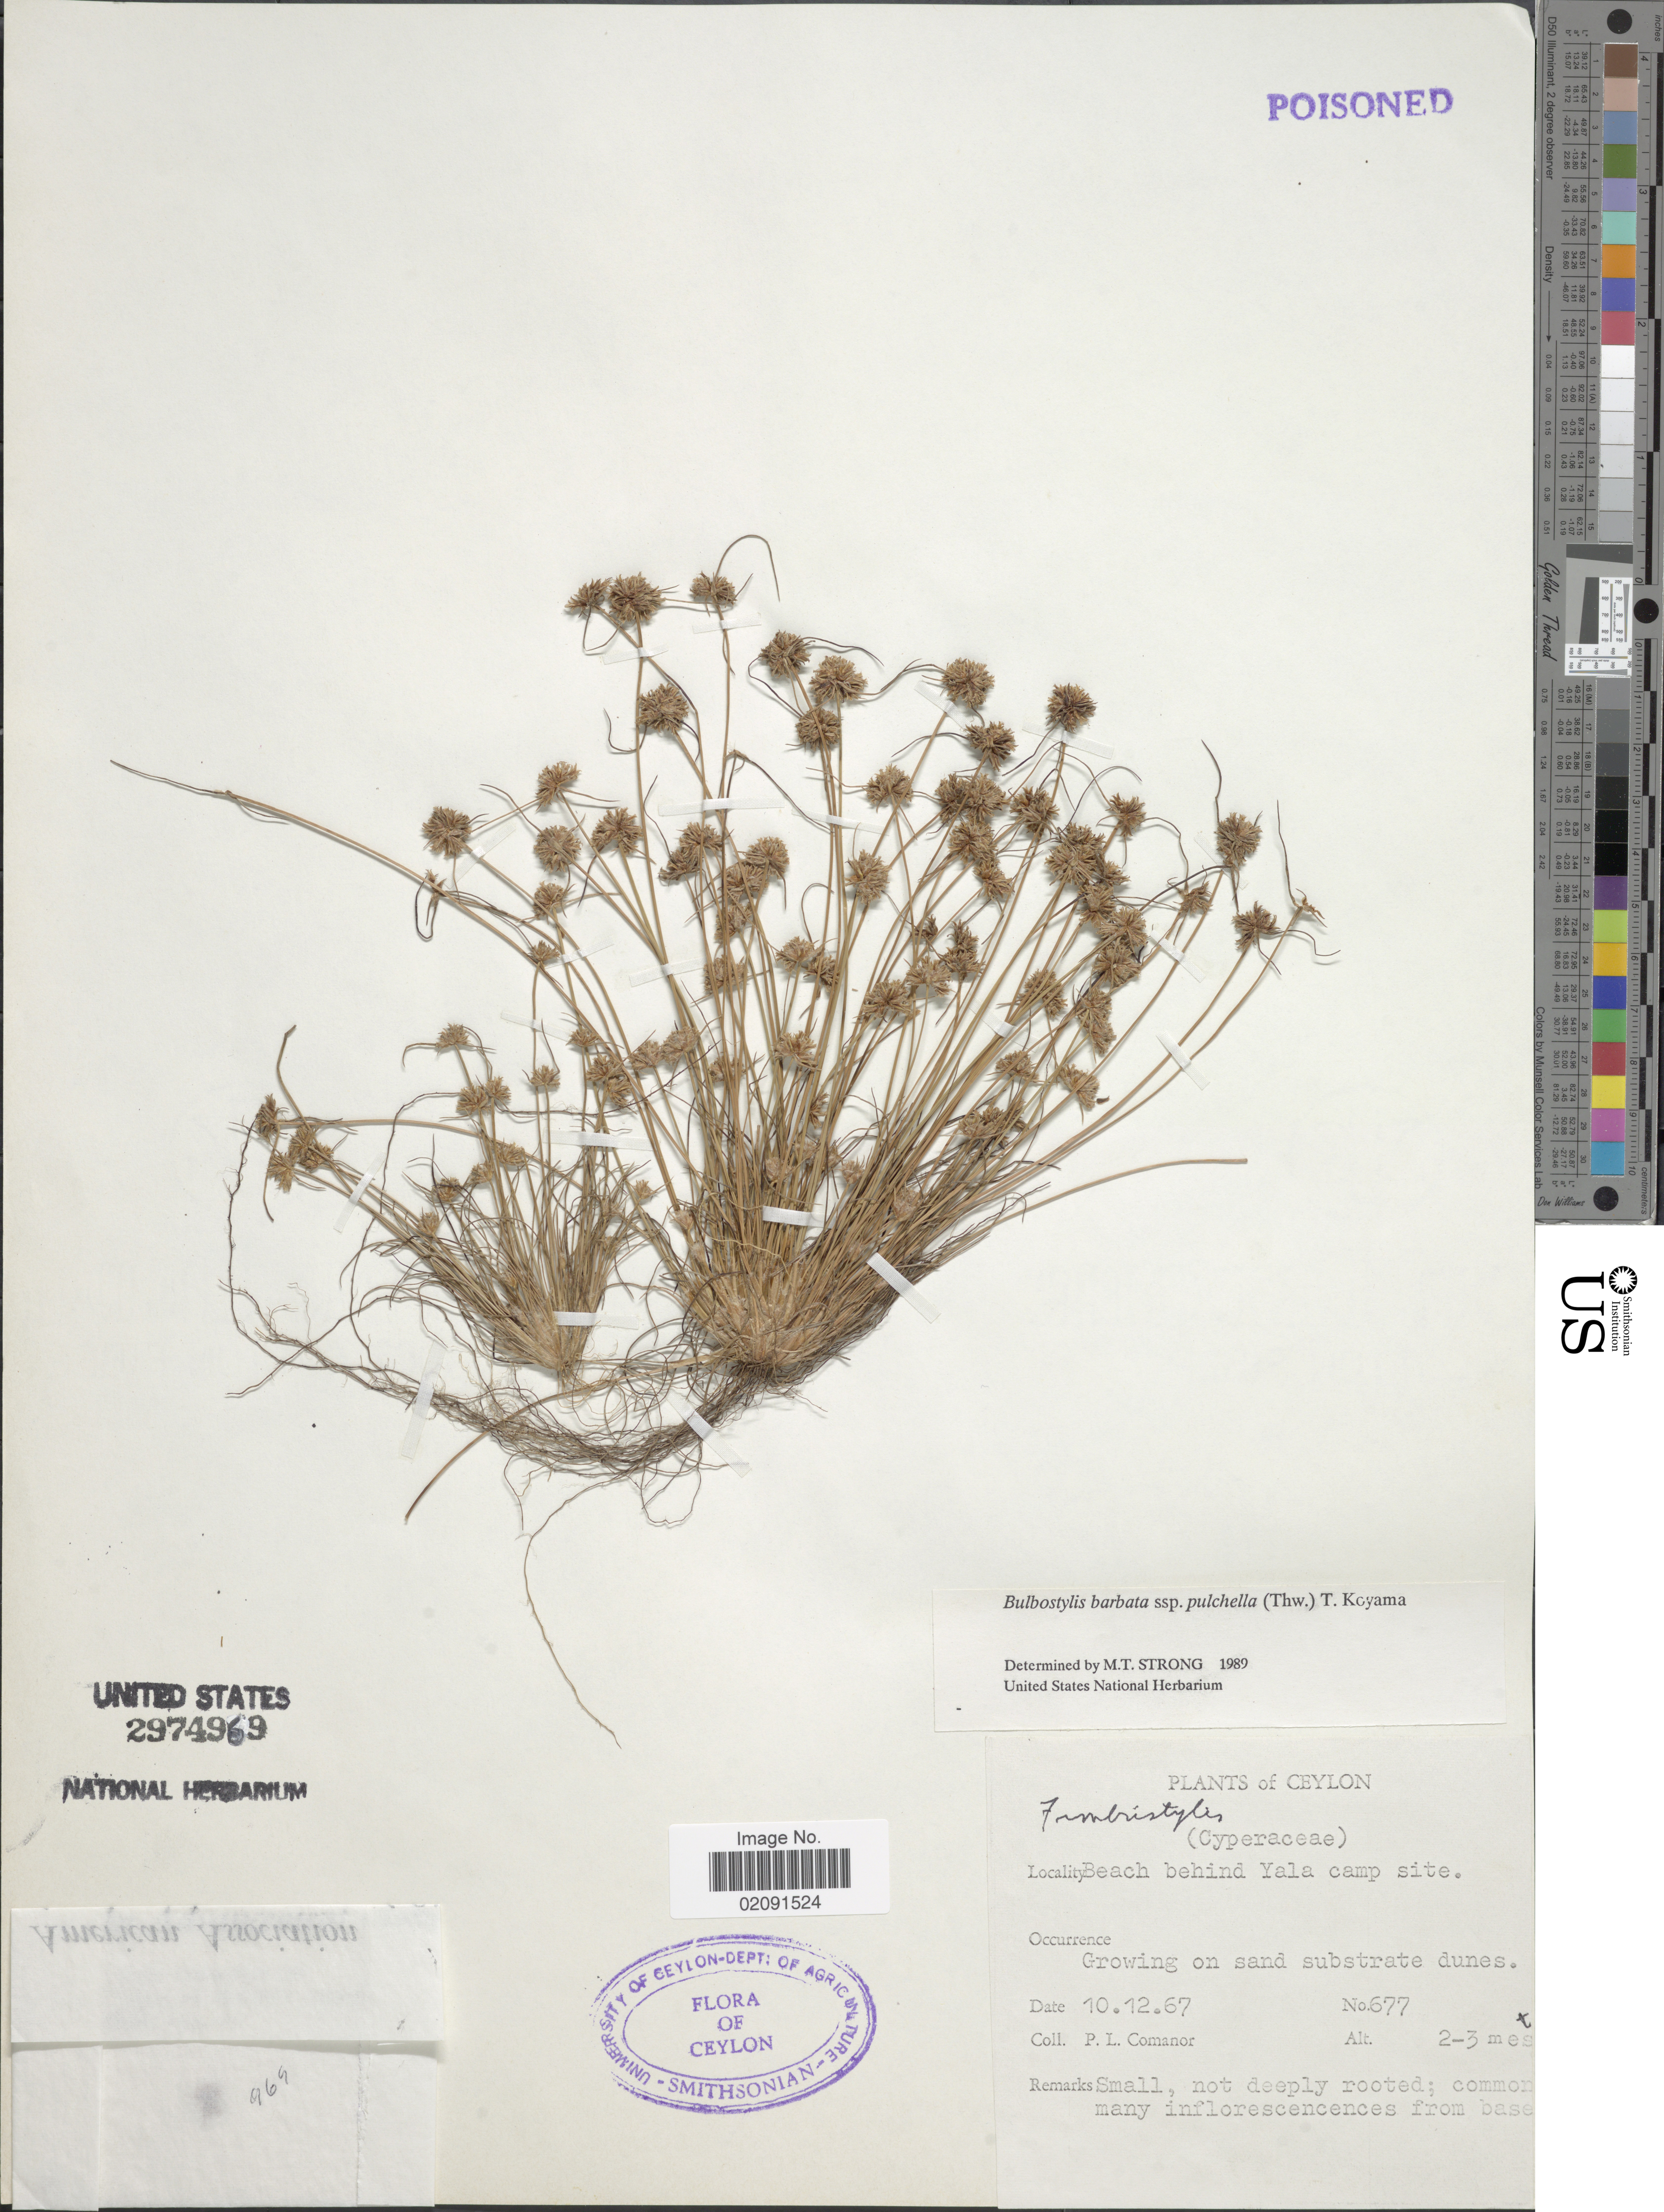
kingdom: Plantae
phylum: Tracheophyta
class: Liliopsida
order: Poales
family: Cyperaceae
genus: Bulbostylis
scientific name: Bulbostylis barbata subsp. pulchella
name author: (Thwaites) T. Koyama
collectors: P. Comanor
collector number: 677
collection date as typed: Transcribed d/m/y: 10/12/67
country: Sri Lanka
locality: Ceylon, Beach behind Yala camp site, on sand substrate dunes.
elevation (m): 2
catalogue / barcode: US 2974969